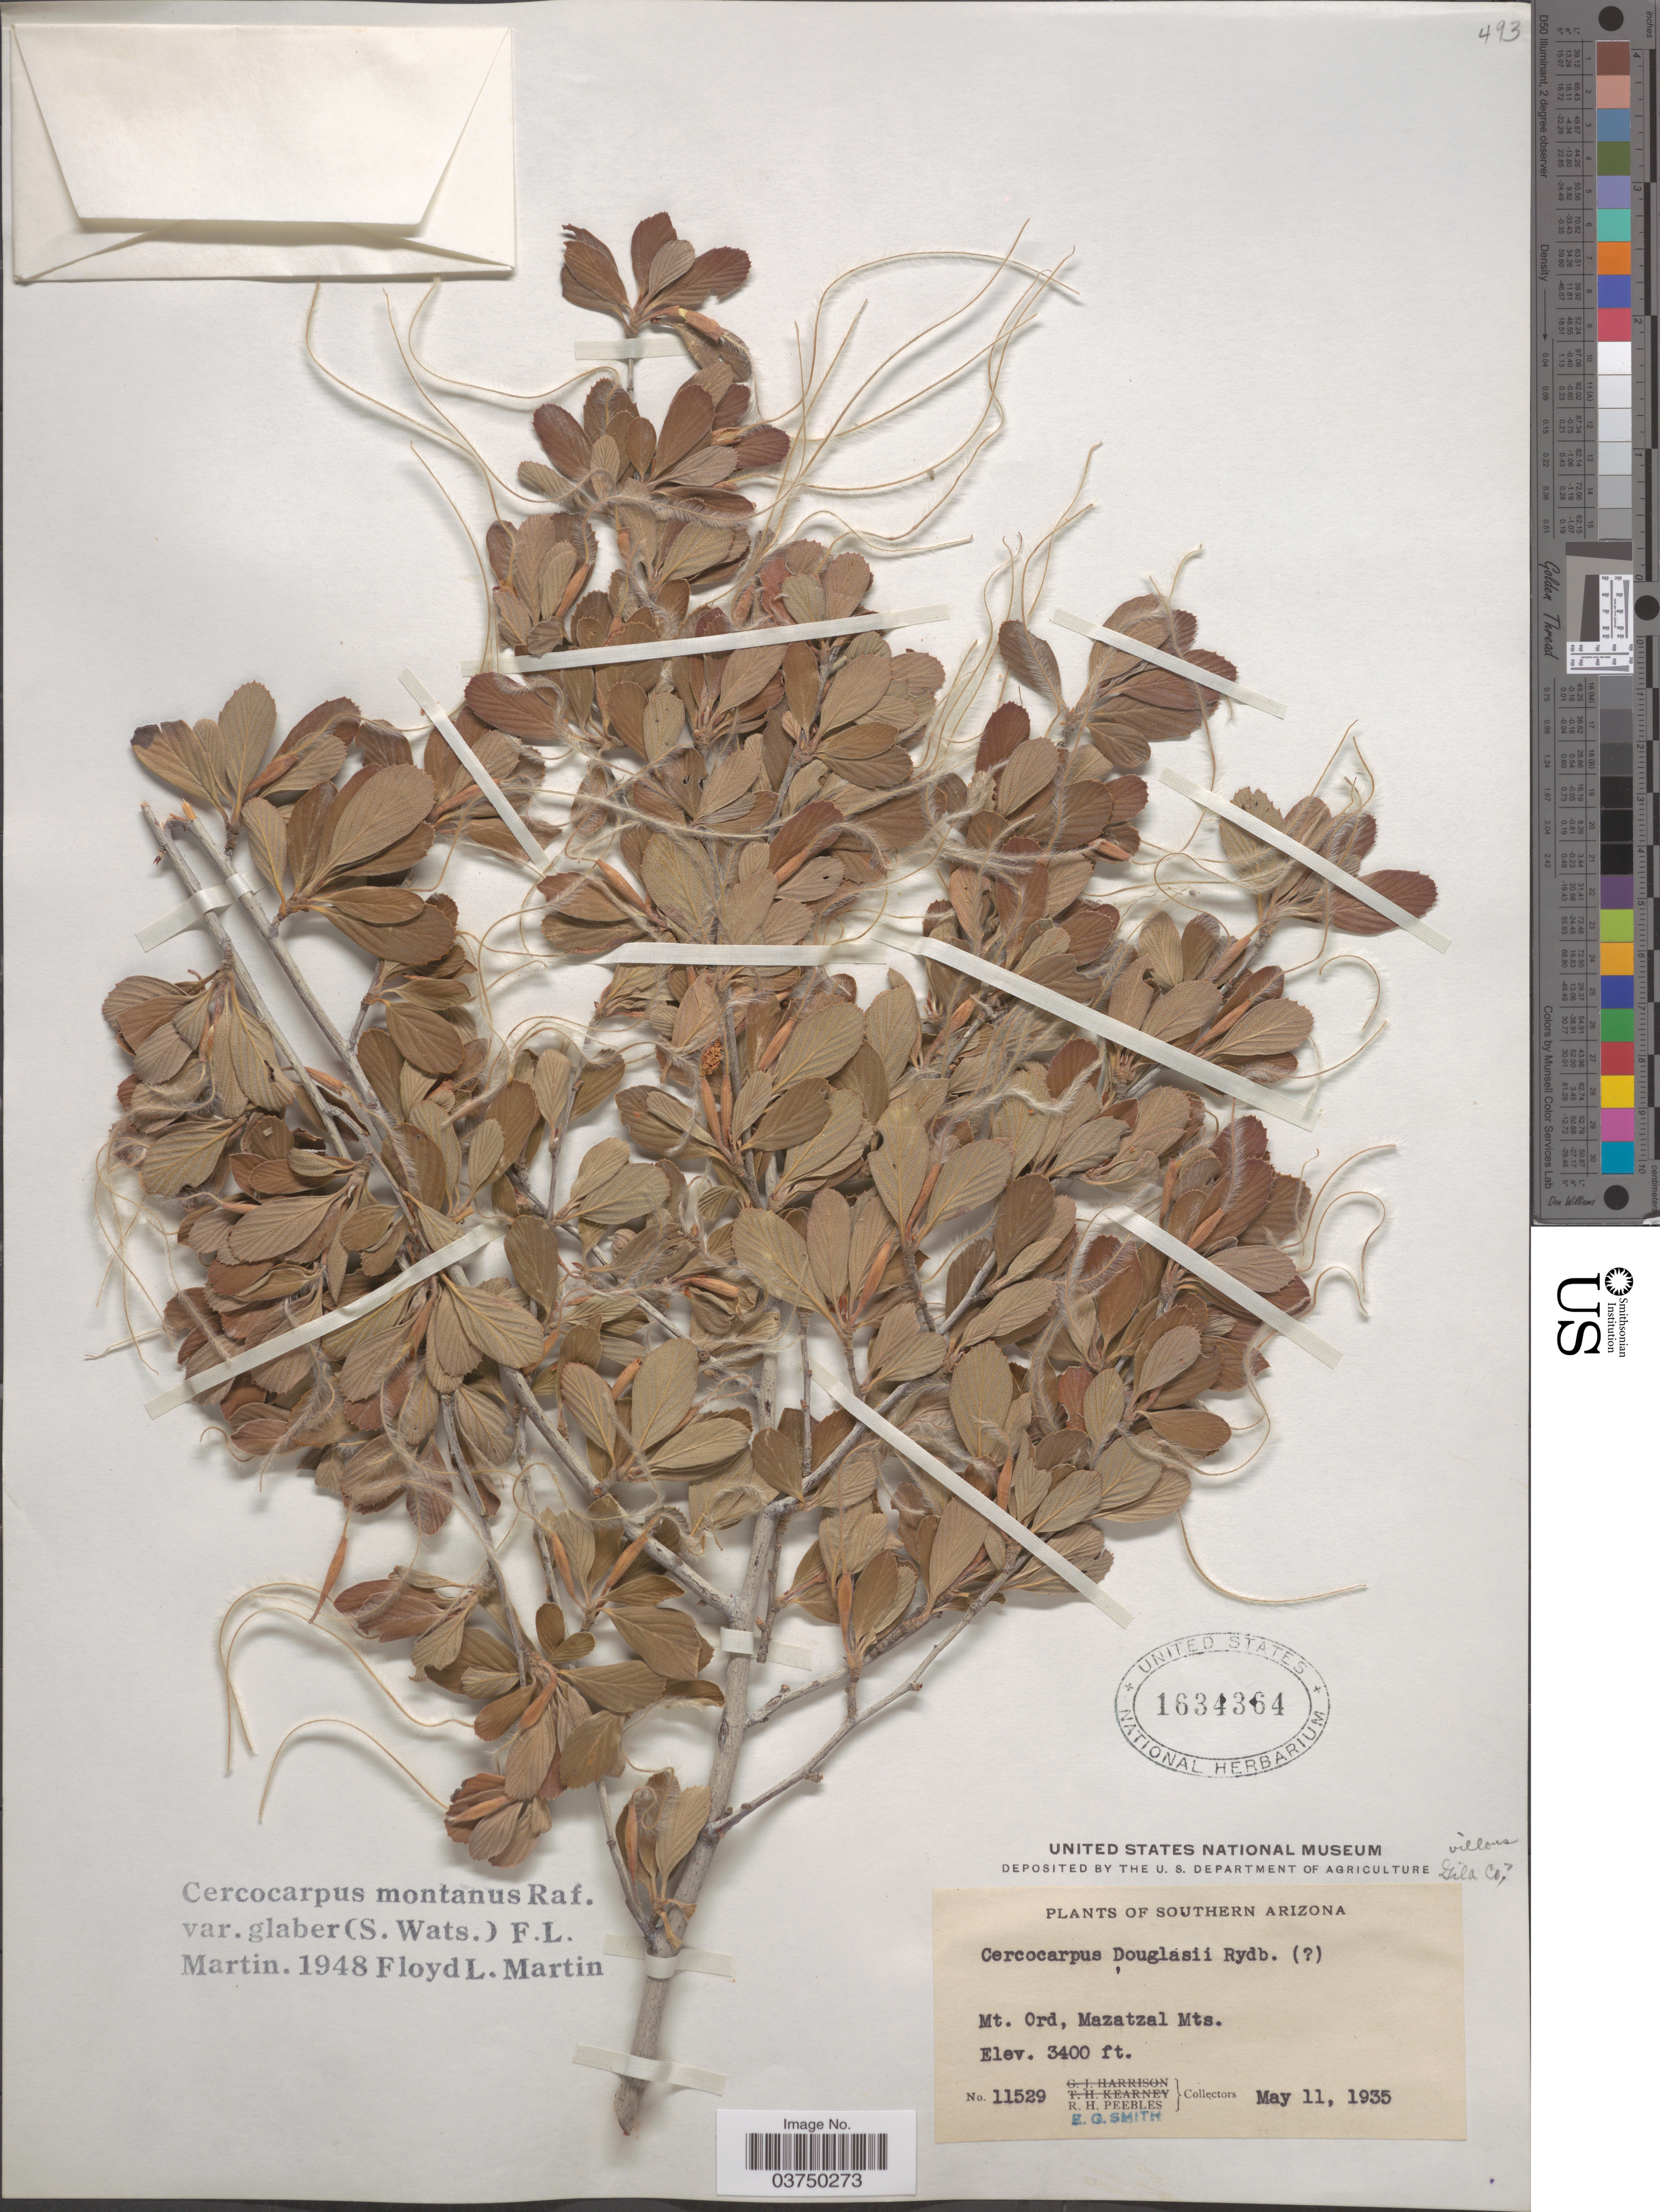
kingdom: Plantae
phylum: Tracheophyta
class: Magnoliopsida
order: Rosales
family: Rosaceae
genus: Cercocarpus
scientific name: Cercocarpus montanus var. glaber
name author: (S. Watson) F.L. Martin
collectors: R. H. Peebles & E. G. Smith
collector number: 11529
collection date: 1935-05-11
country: United States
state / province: Arizona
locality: Southern Arizona. Mt. Ord, Mazatzal Mts. Gila Co.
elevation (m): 1036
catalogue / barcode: US 1634364